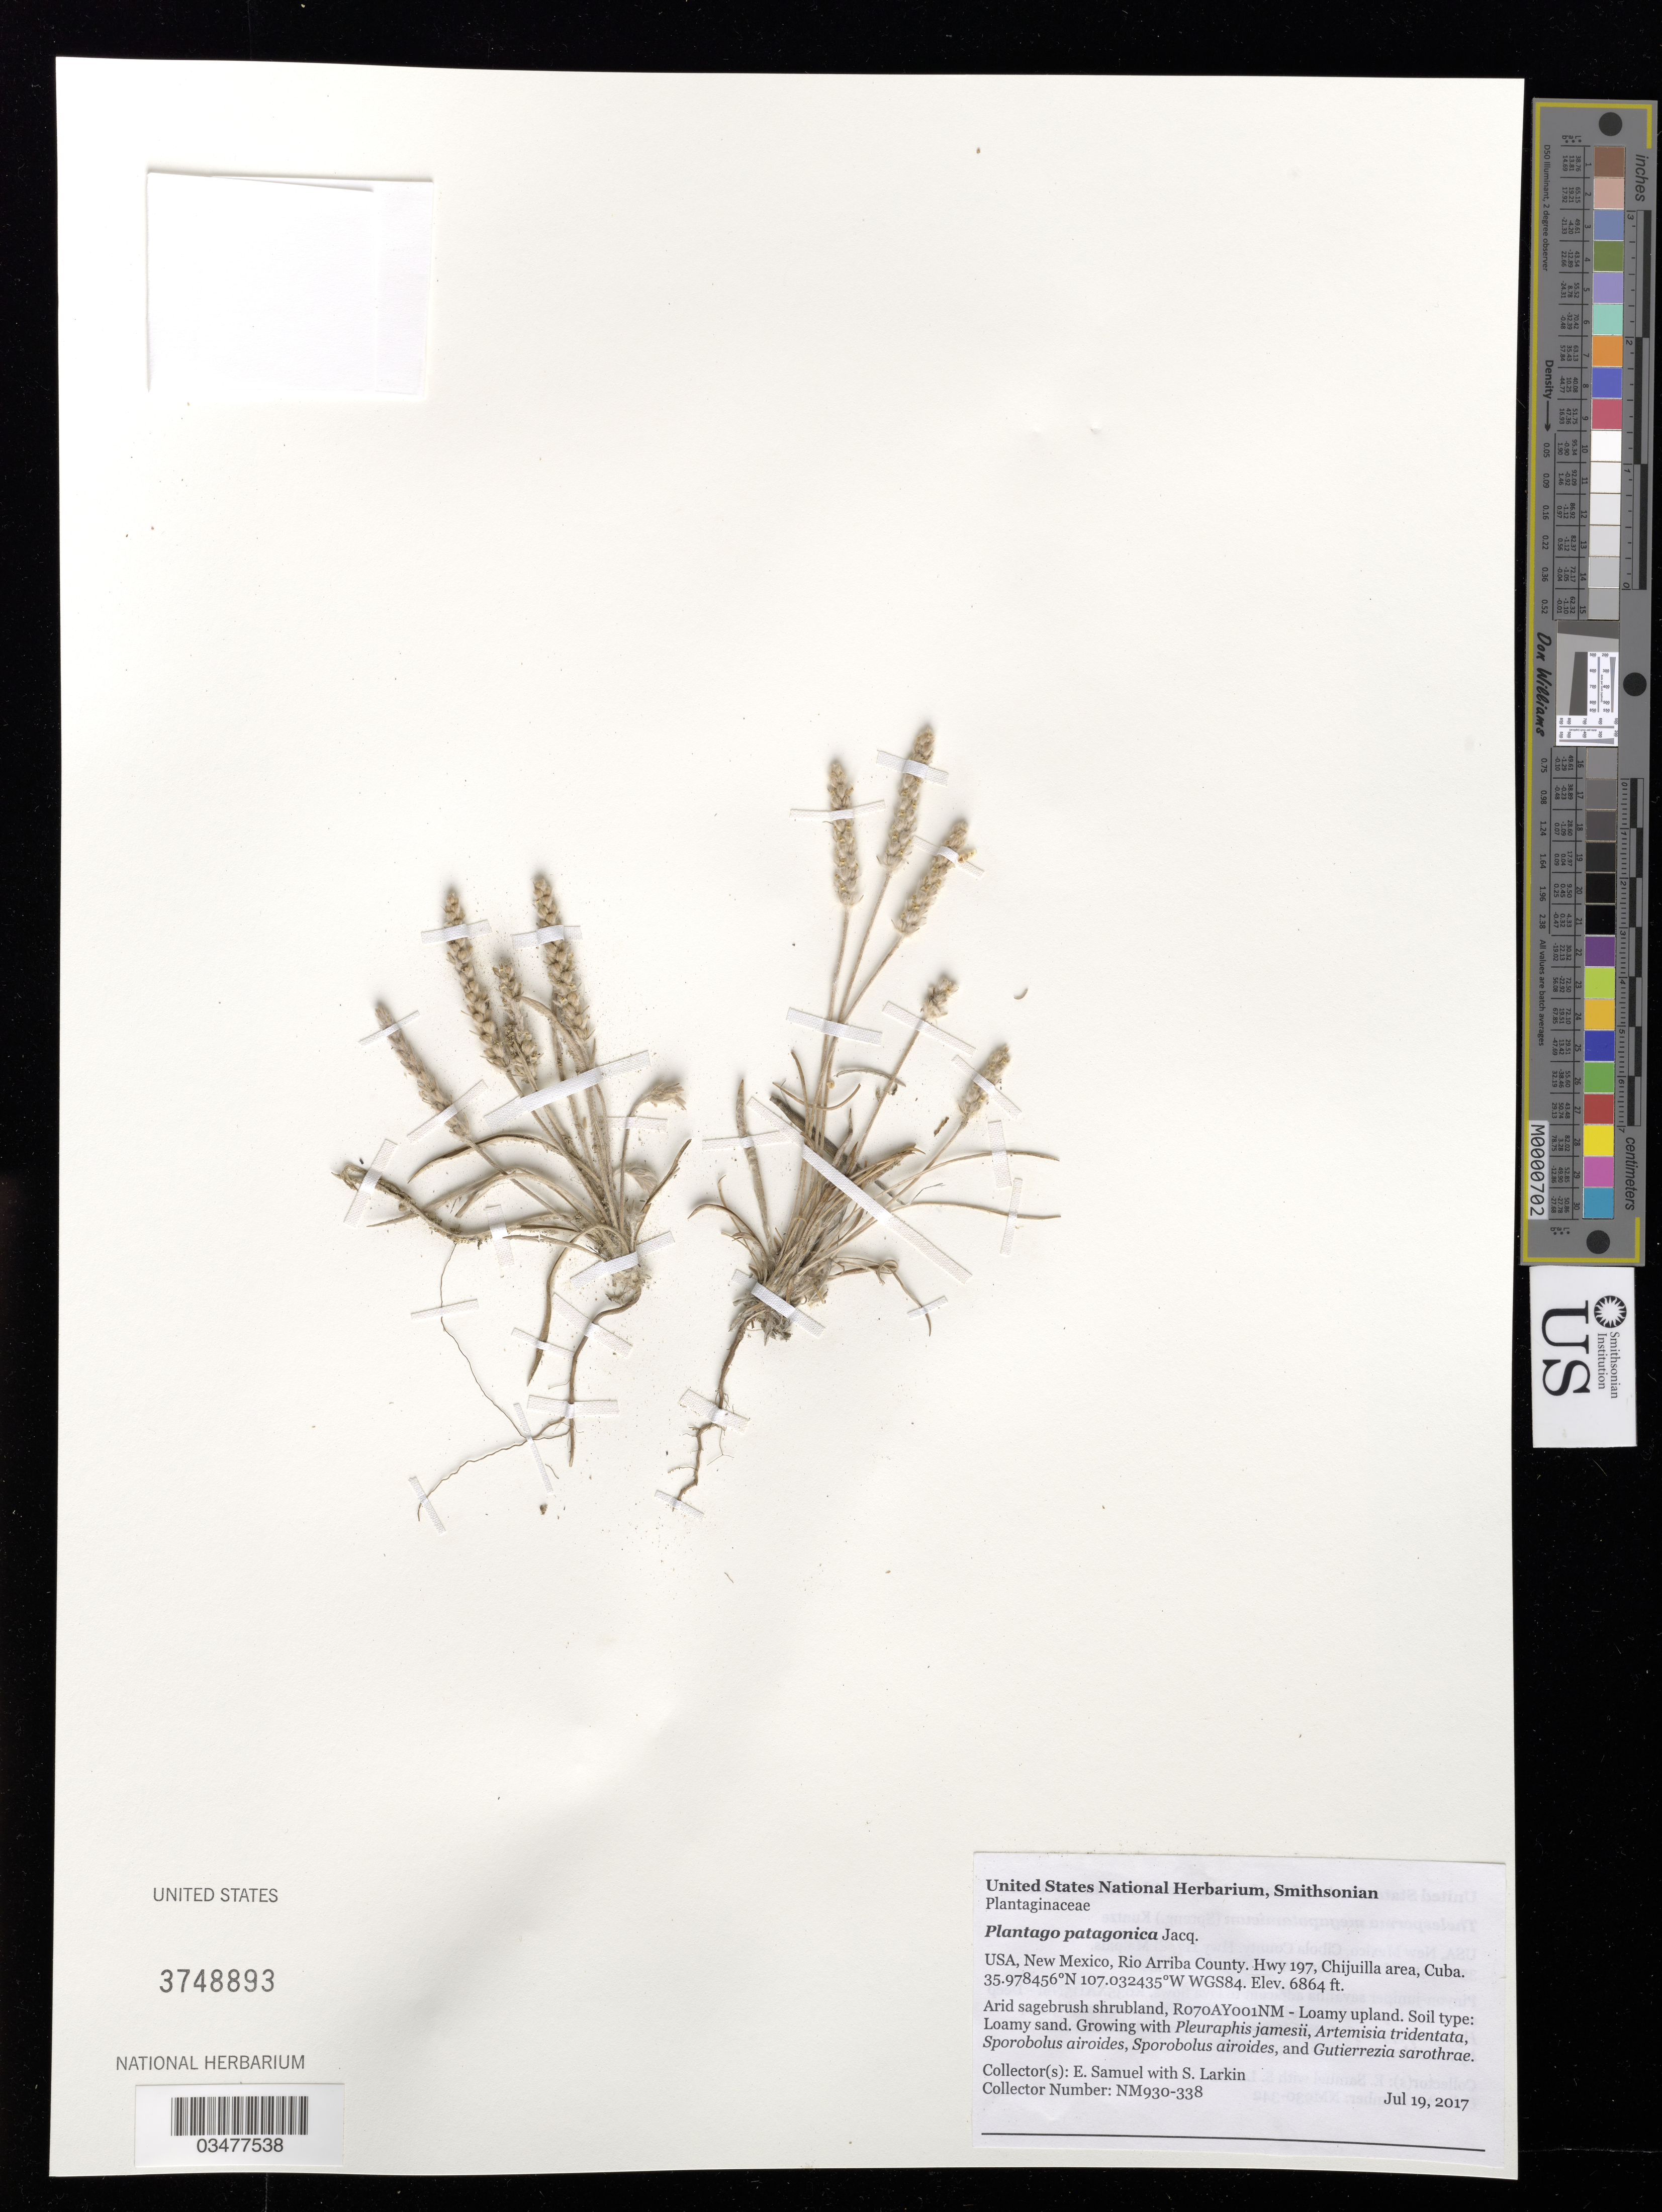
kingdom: Plantae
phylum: Tracheophyta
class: Magnoliopsida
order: Lamiales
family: Plantaginaceae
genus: Plantago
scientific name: Plantago patagonica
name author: Jacq.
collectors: E. Samuel & S. Larkin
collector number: NM930-338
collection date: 2017-07-19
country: United States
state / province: New Mexico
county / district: Sandoval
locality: Chijuilla area, Cuba. Hwy 197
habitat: R070AY001NM - Loamy upland. Loamy sand. Arid sagebrush shrubland.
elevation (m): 2092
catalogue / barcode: US 3748893